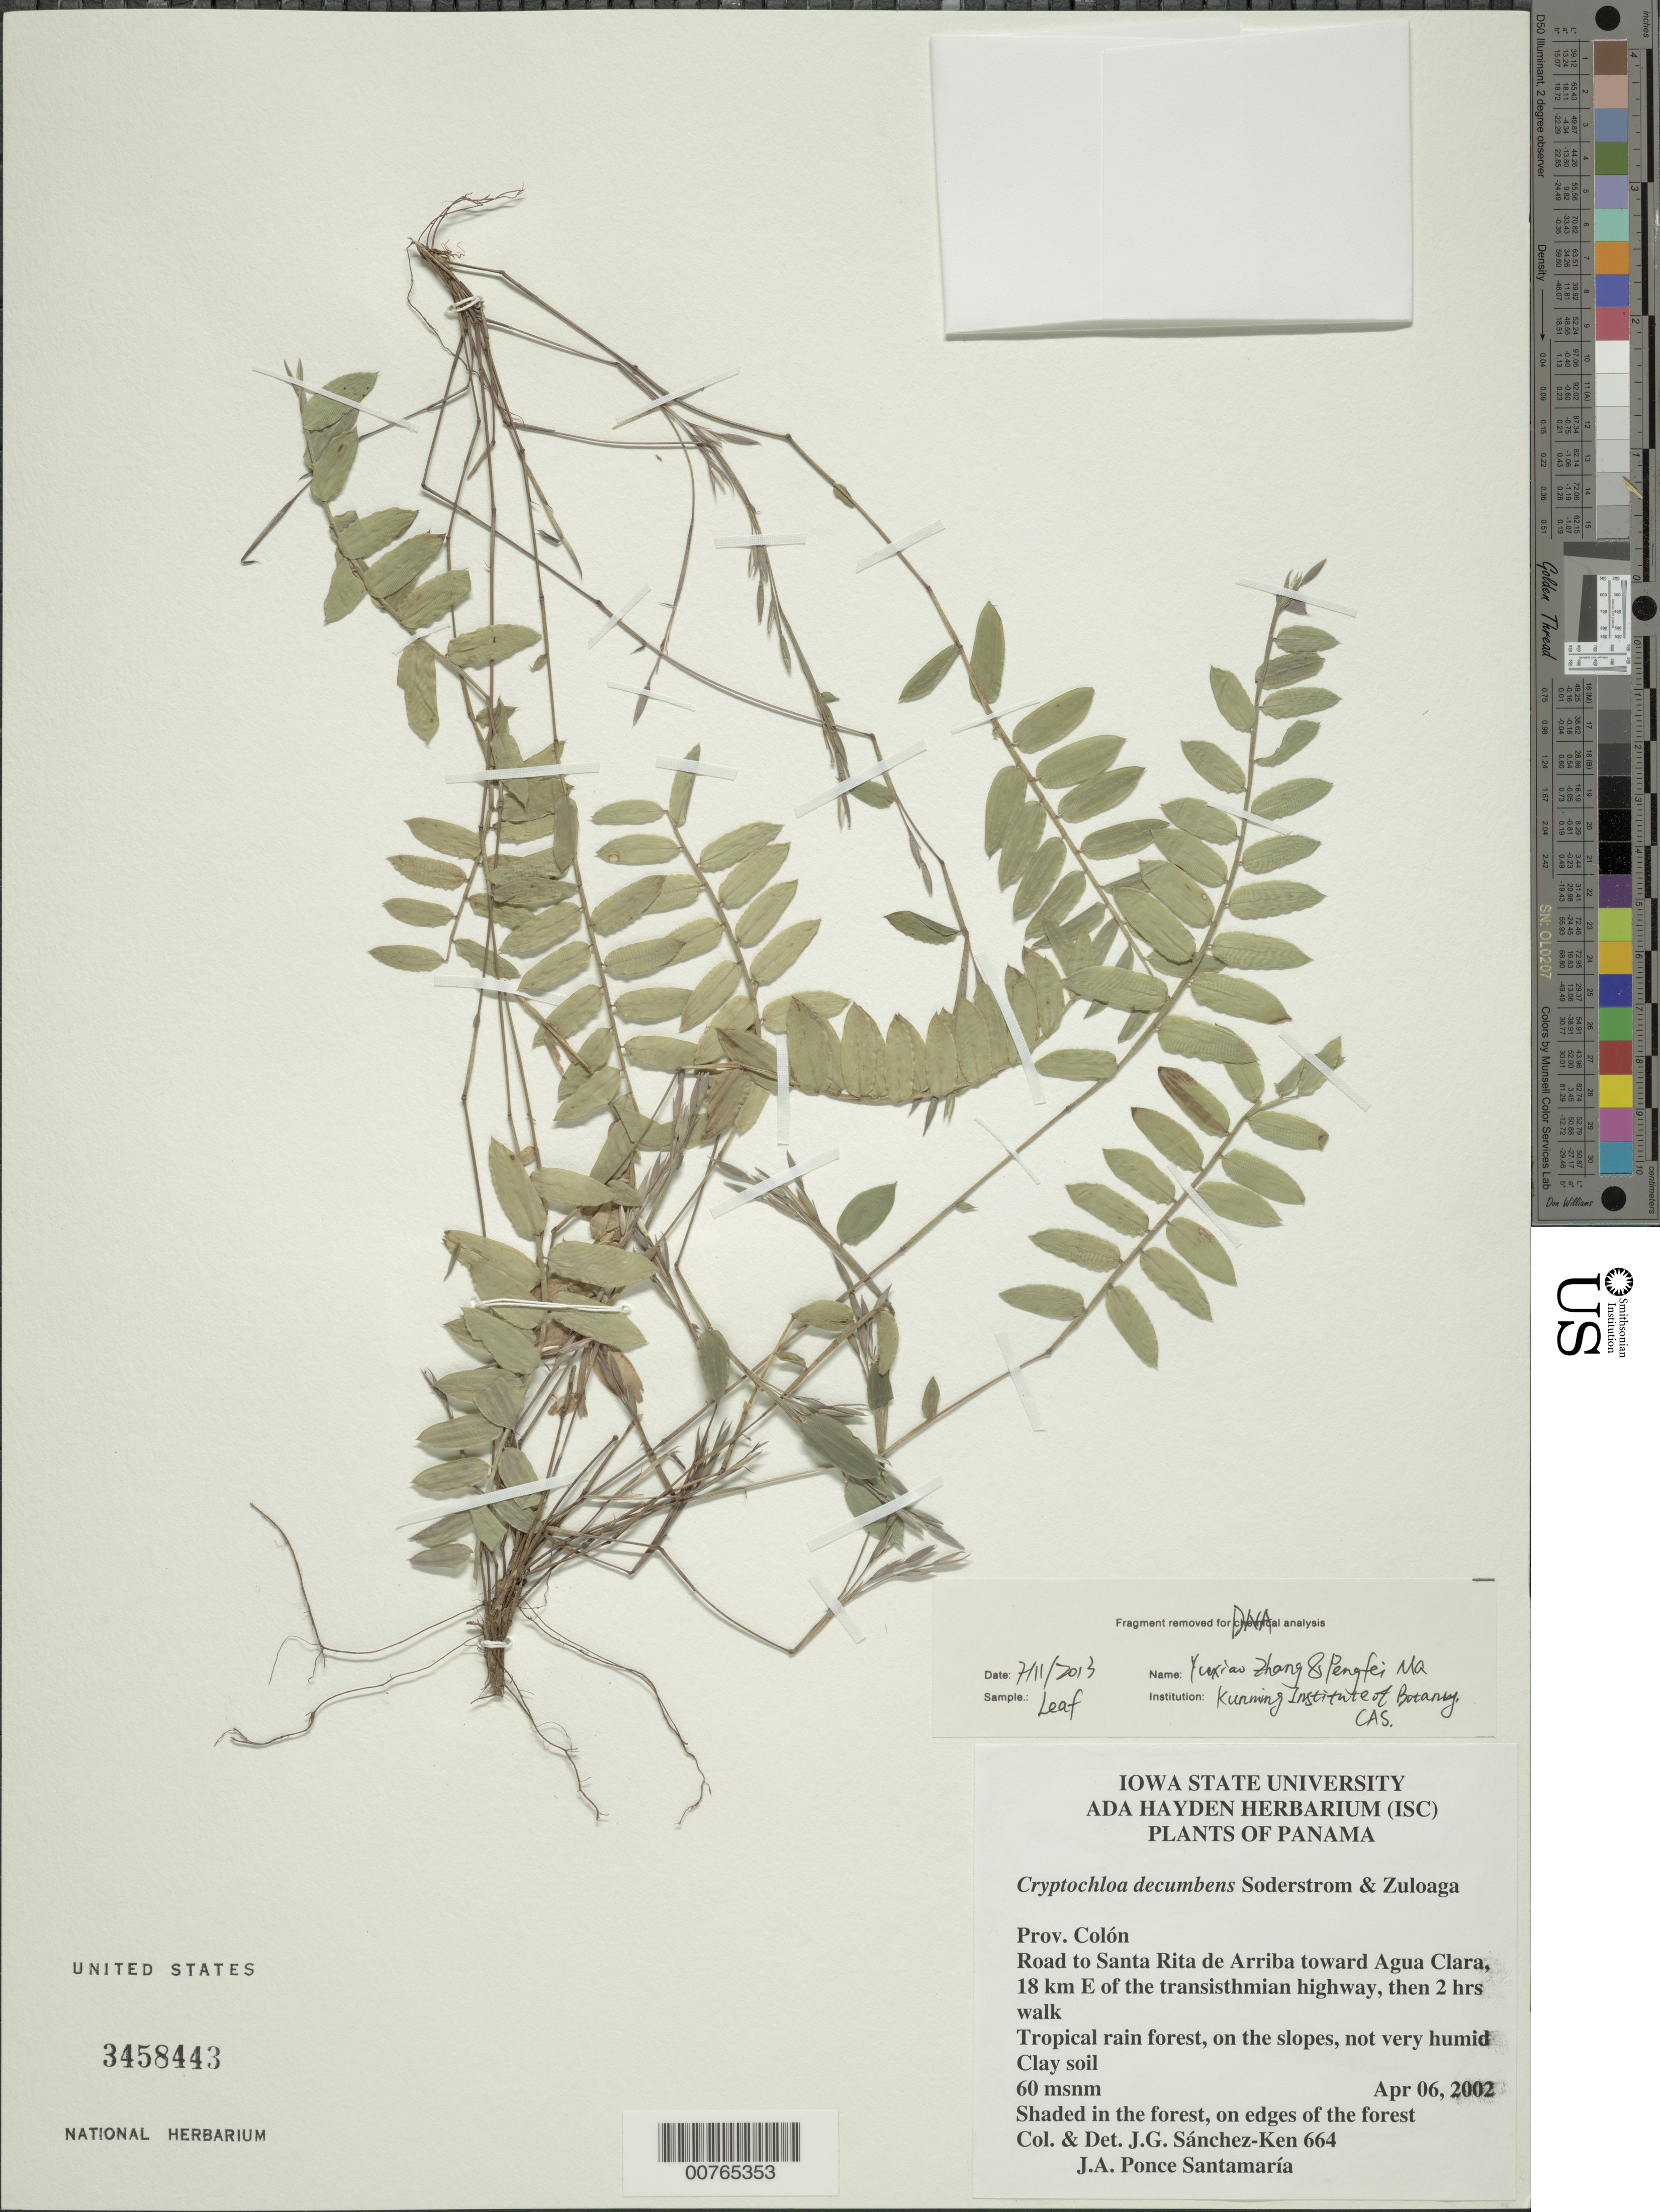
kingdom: Plantae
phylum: Tracheophyta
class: Liliopsida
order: Poales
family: Poaceae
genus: Cryptochloa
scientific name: Cryptochloa decumbens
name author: Soderstr. & Zuloaga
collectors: J. G. Sánchez-Ken & J. Ponce Santamaria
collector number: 664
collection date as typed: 06 Apr 2002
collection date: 2002-04-06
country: Panama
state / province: Colón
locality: Road to Santa Rita de Arriba toward Agua Clara, E of Trans-Isthmian highway.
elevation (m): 60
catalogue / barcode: US 3458443